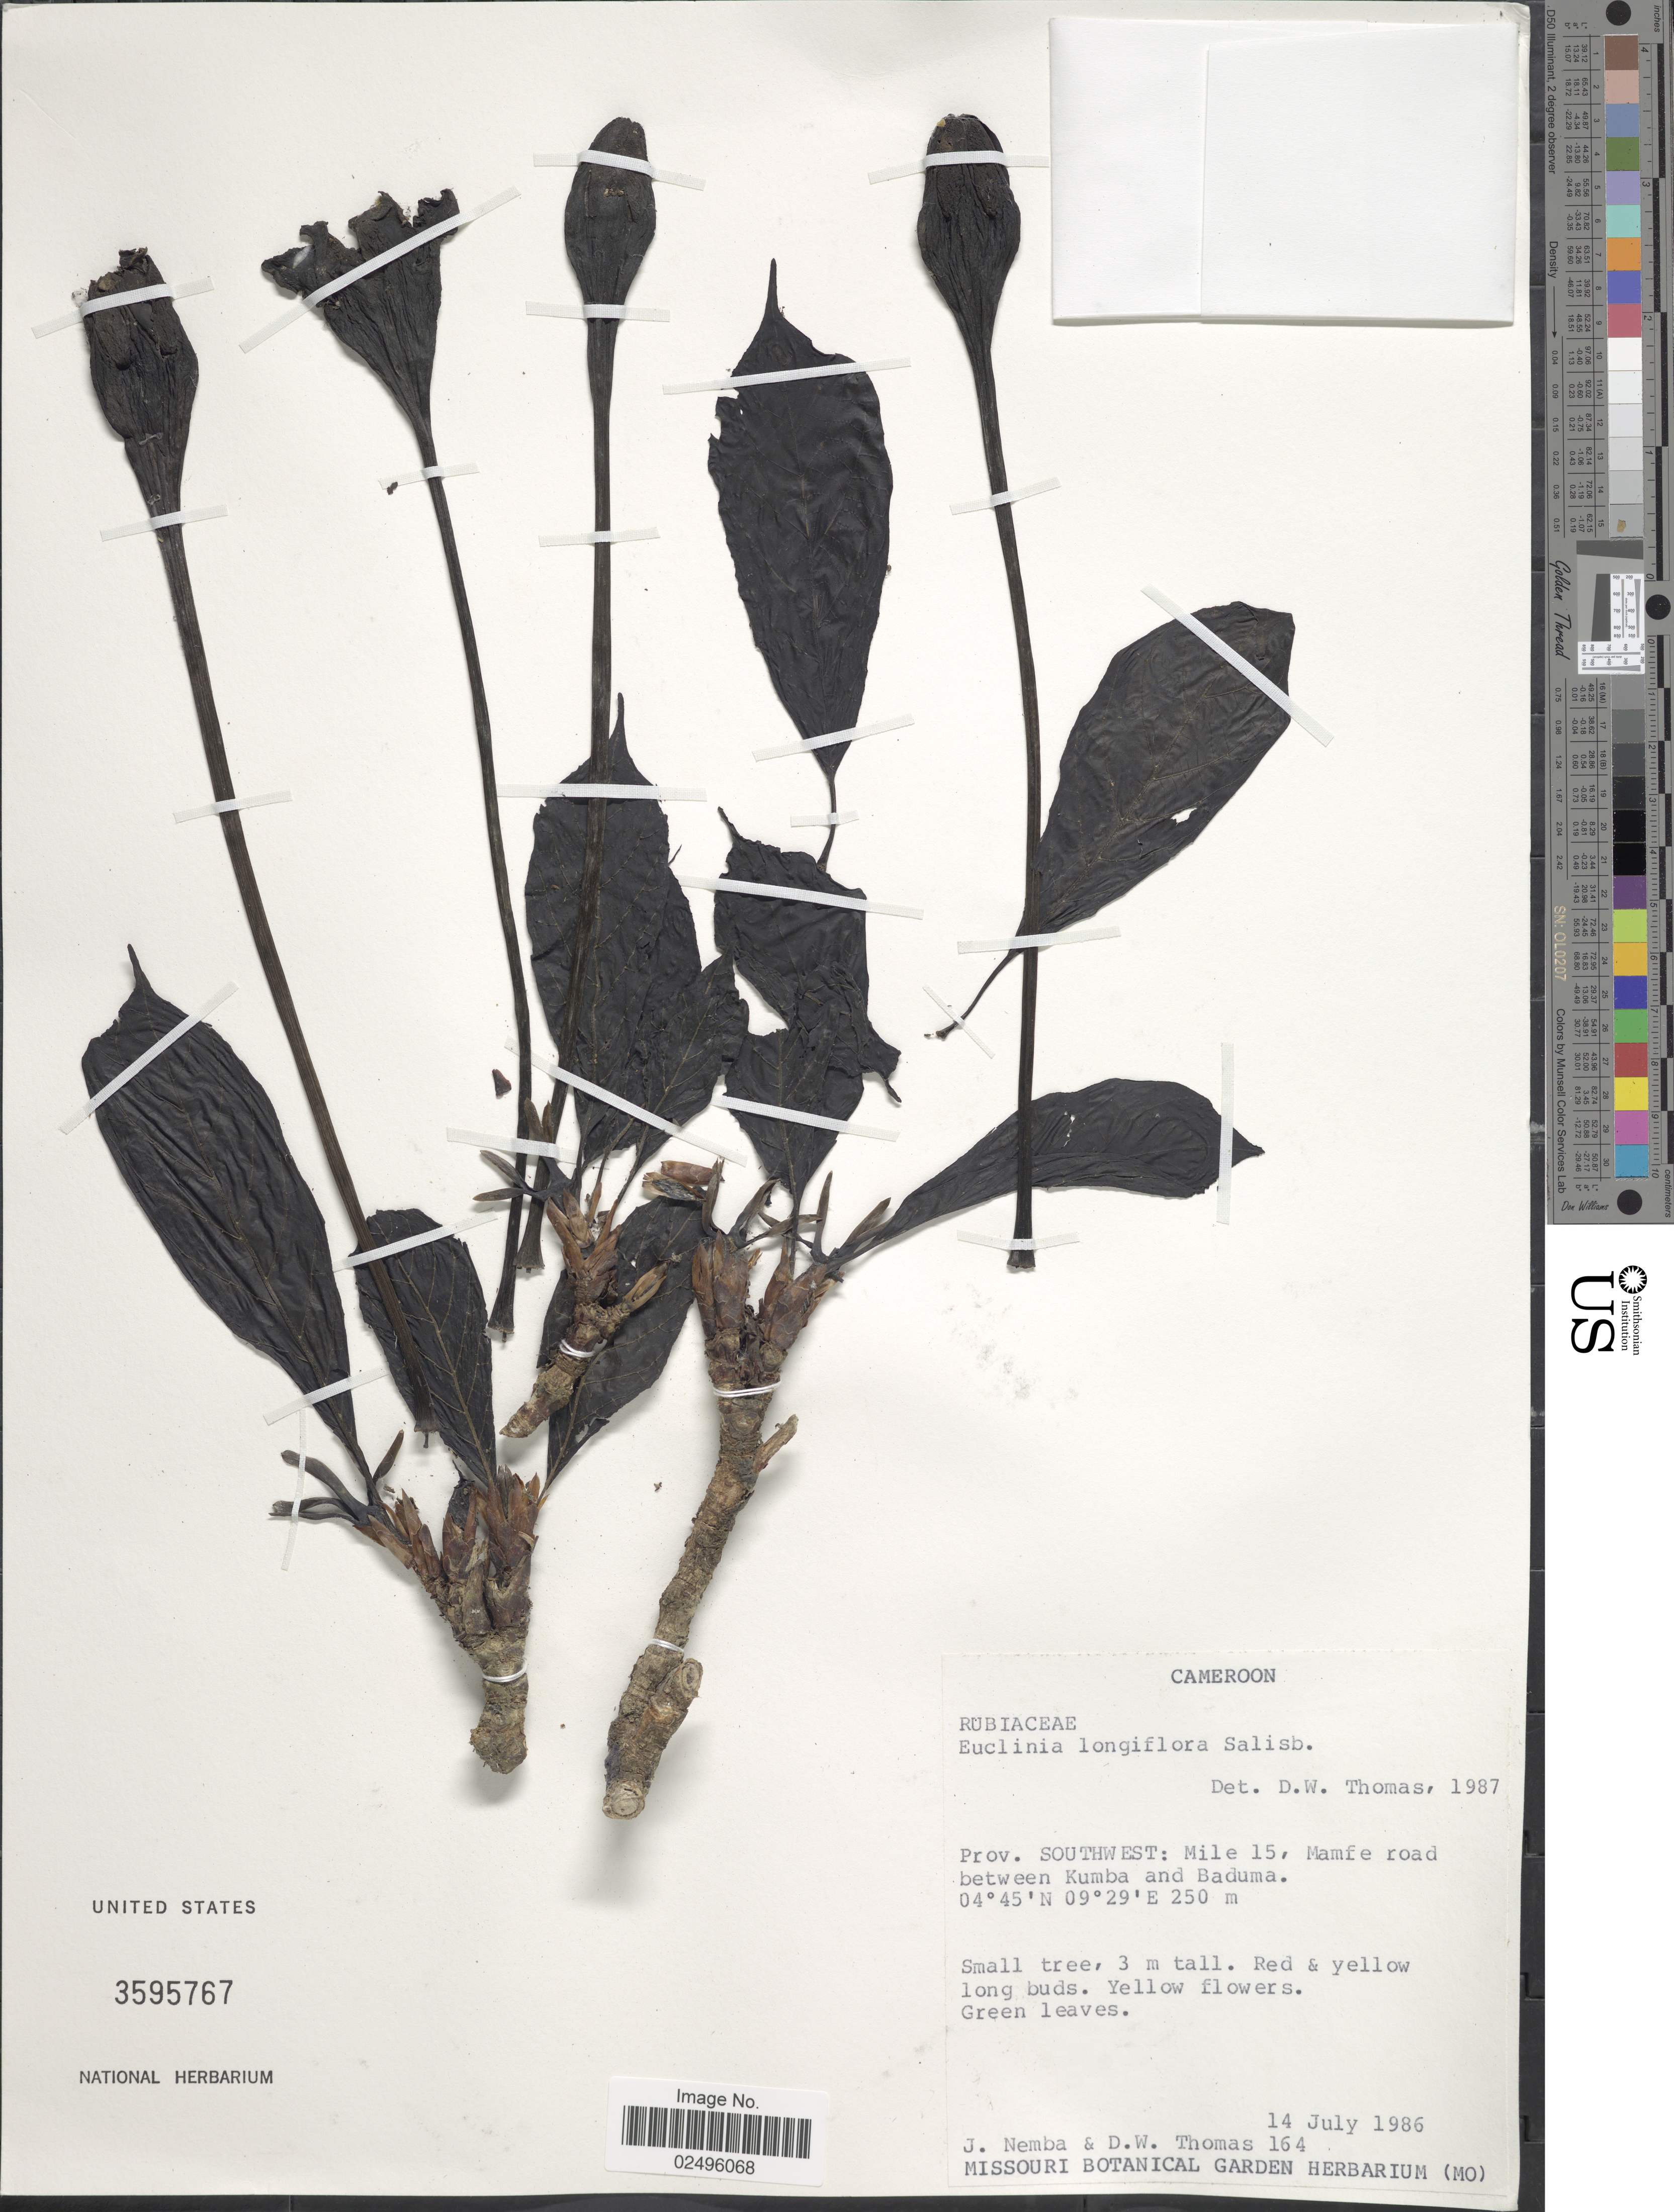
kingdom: Plantae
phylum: Tracheophyta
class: Magnoliopsida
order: Gentianales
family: Rubiaceae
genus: Euclinia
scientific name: Euclinia longiflora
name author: Salisb.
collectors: J. Nemba & D. W. Thomas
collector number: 164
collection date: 1986-07-14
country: Cameroon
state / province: Sud-Ouest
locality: Prov. Southwest: Mile 15, Mamfe road between Kumba and Baduma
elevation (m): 250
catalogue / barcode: US 3595767